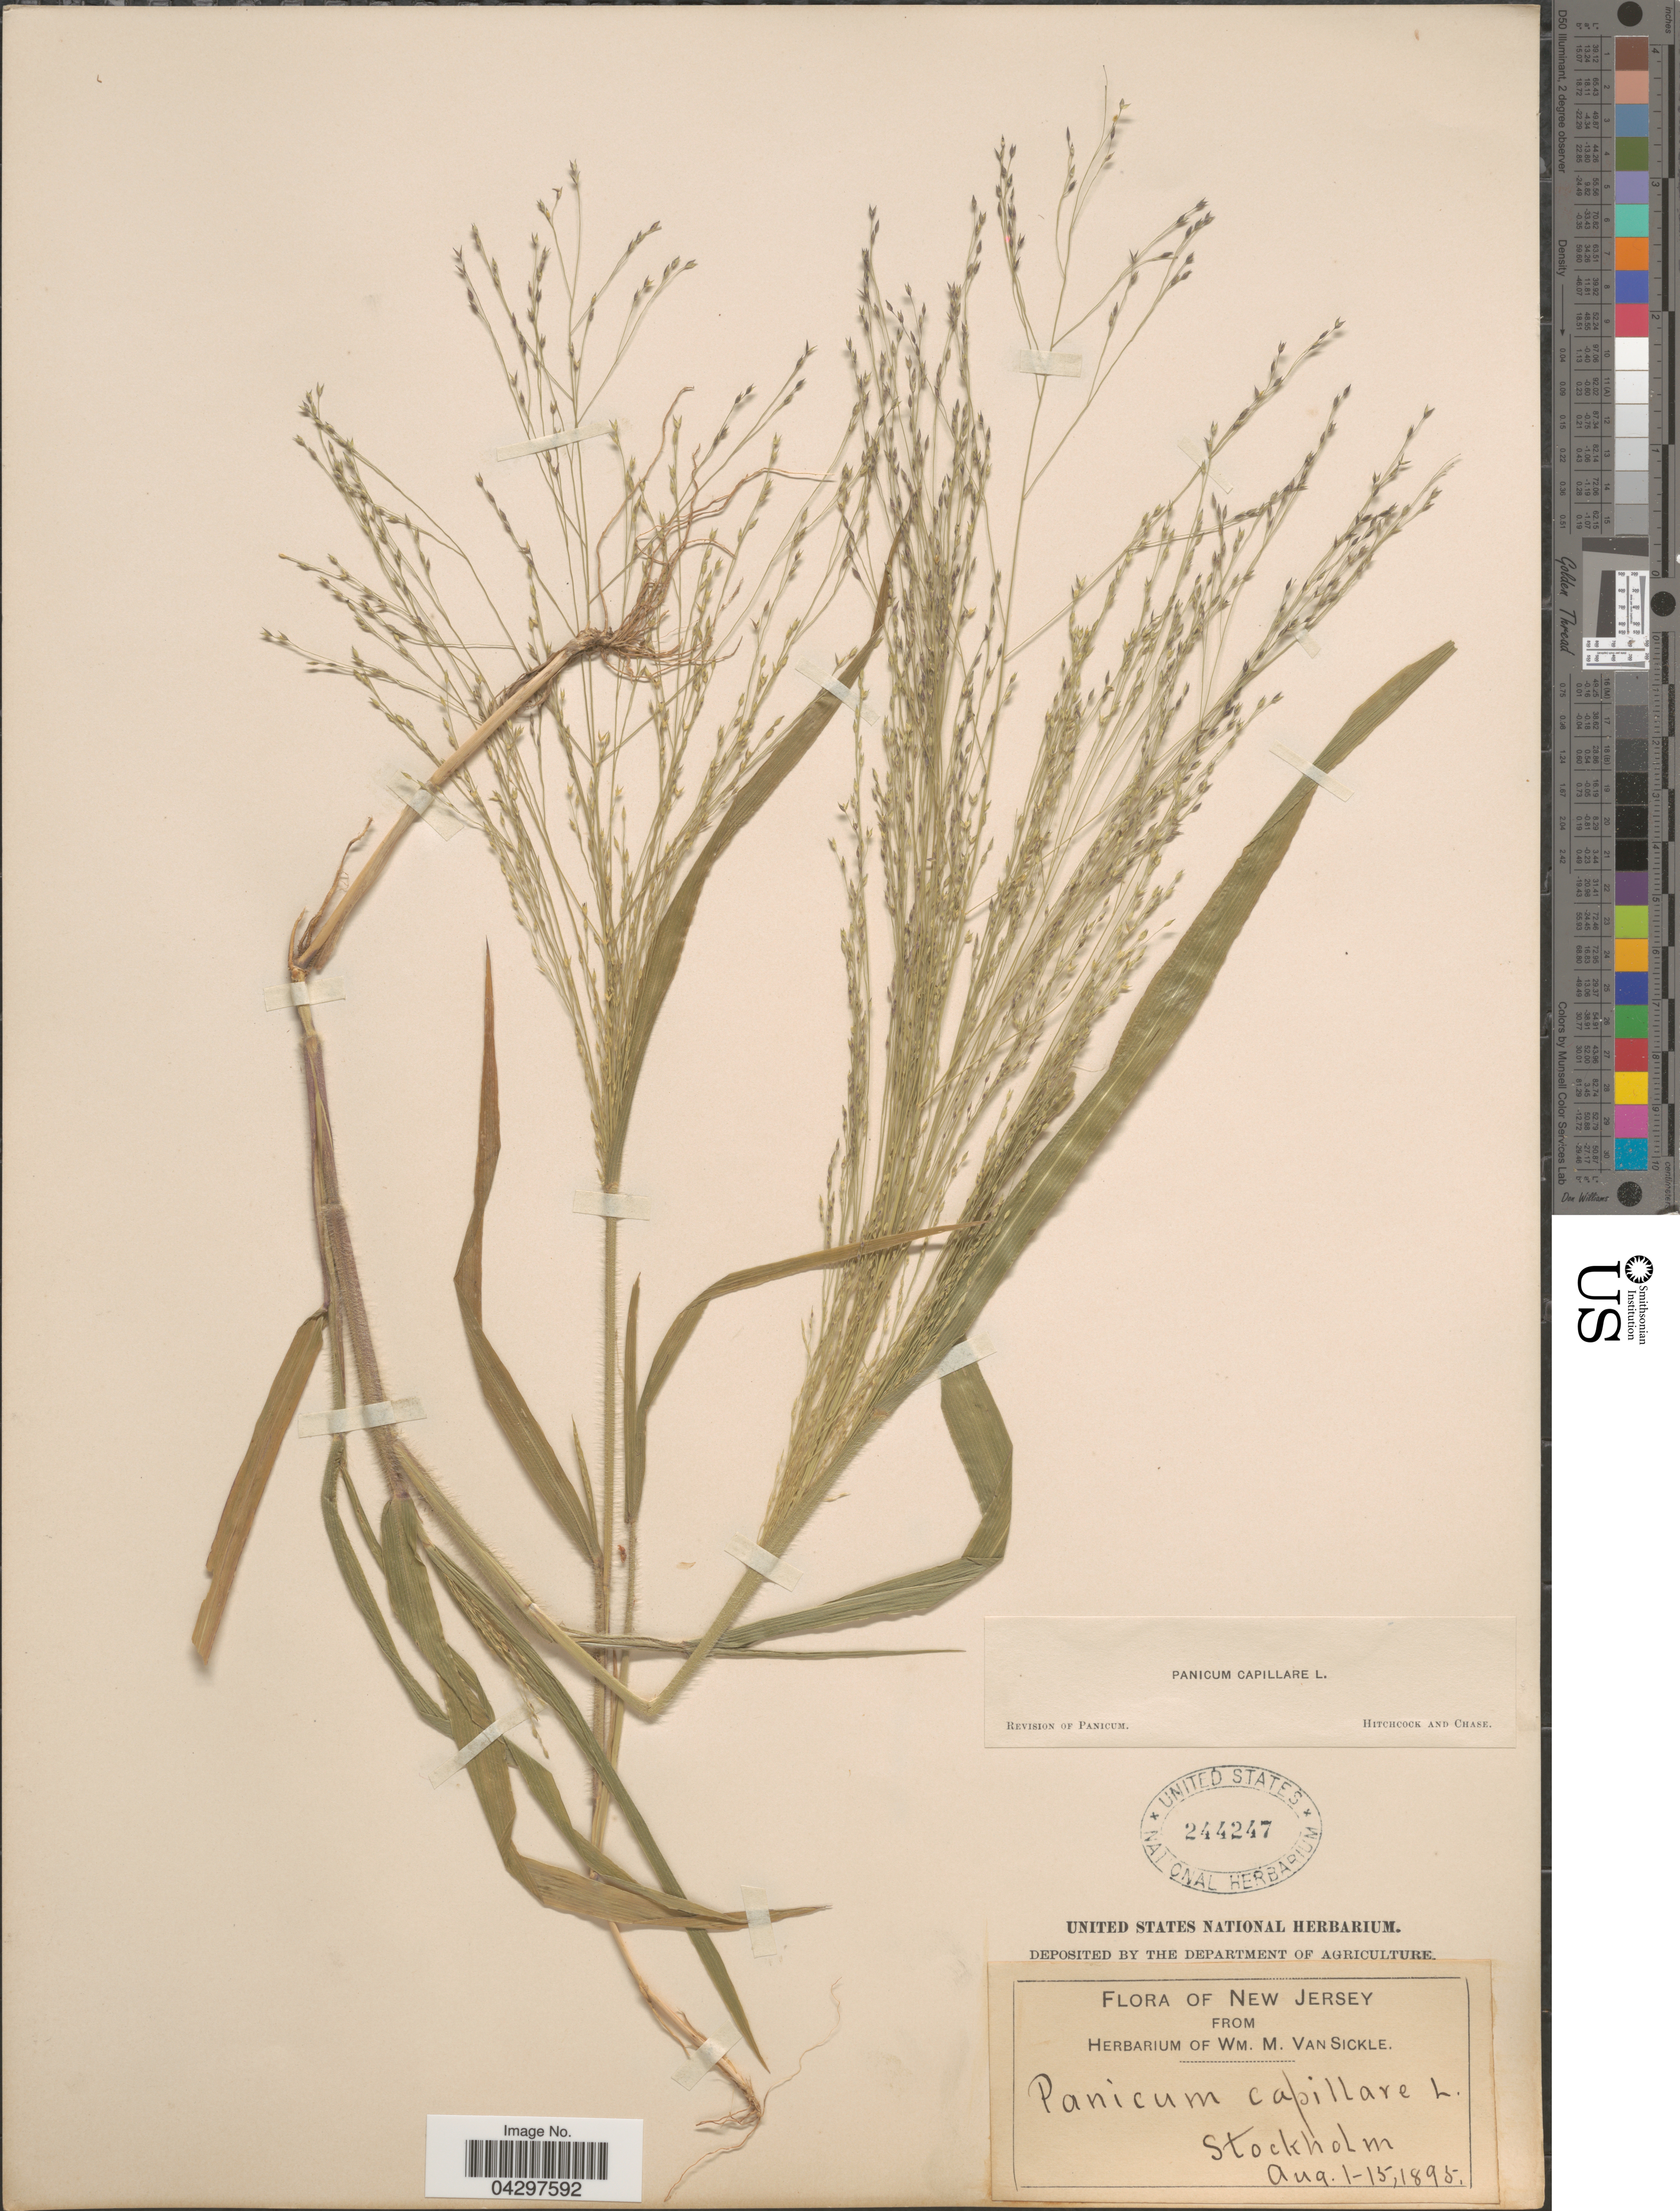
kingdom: Plantae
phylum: Tracheophyta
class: Liliopsida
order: Poales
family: Poaceae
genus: Panicum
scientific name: Panicum capillare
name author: L.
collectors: ex herb. Wm. M. Van Sickle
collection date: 1895-08-01/1895-08-15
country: United States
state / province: New Jersey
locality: Stockholm.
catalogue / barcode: US 244247